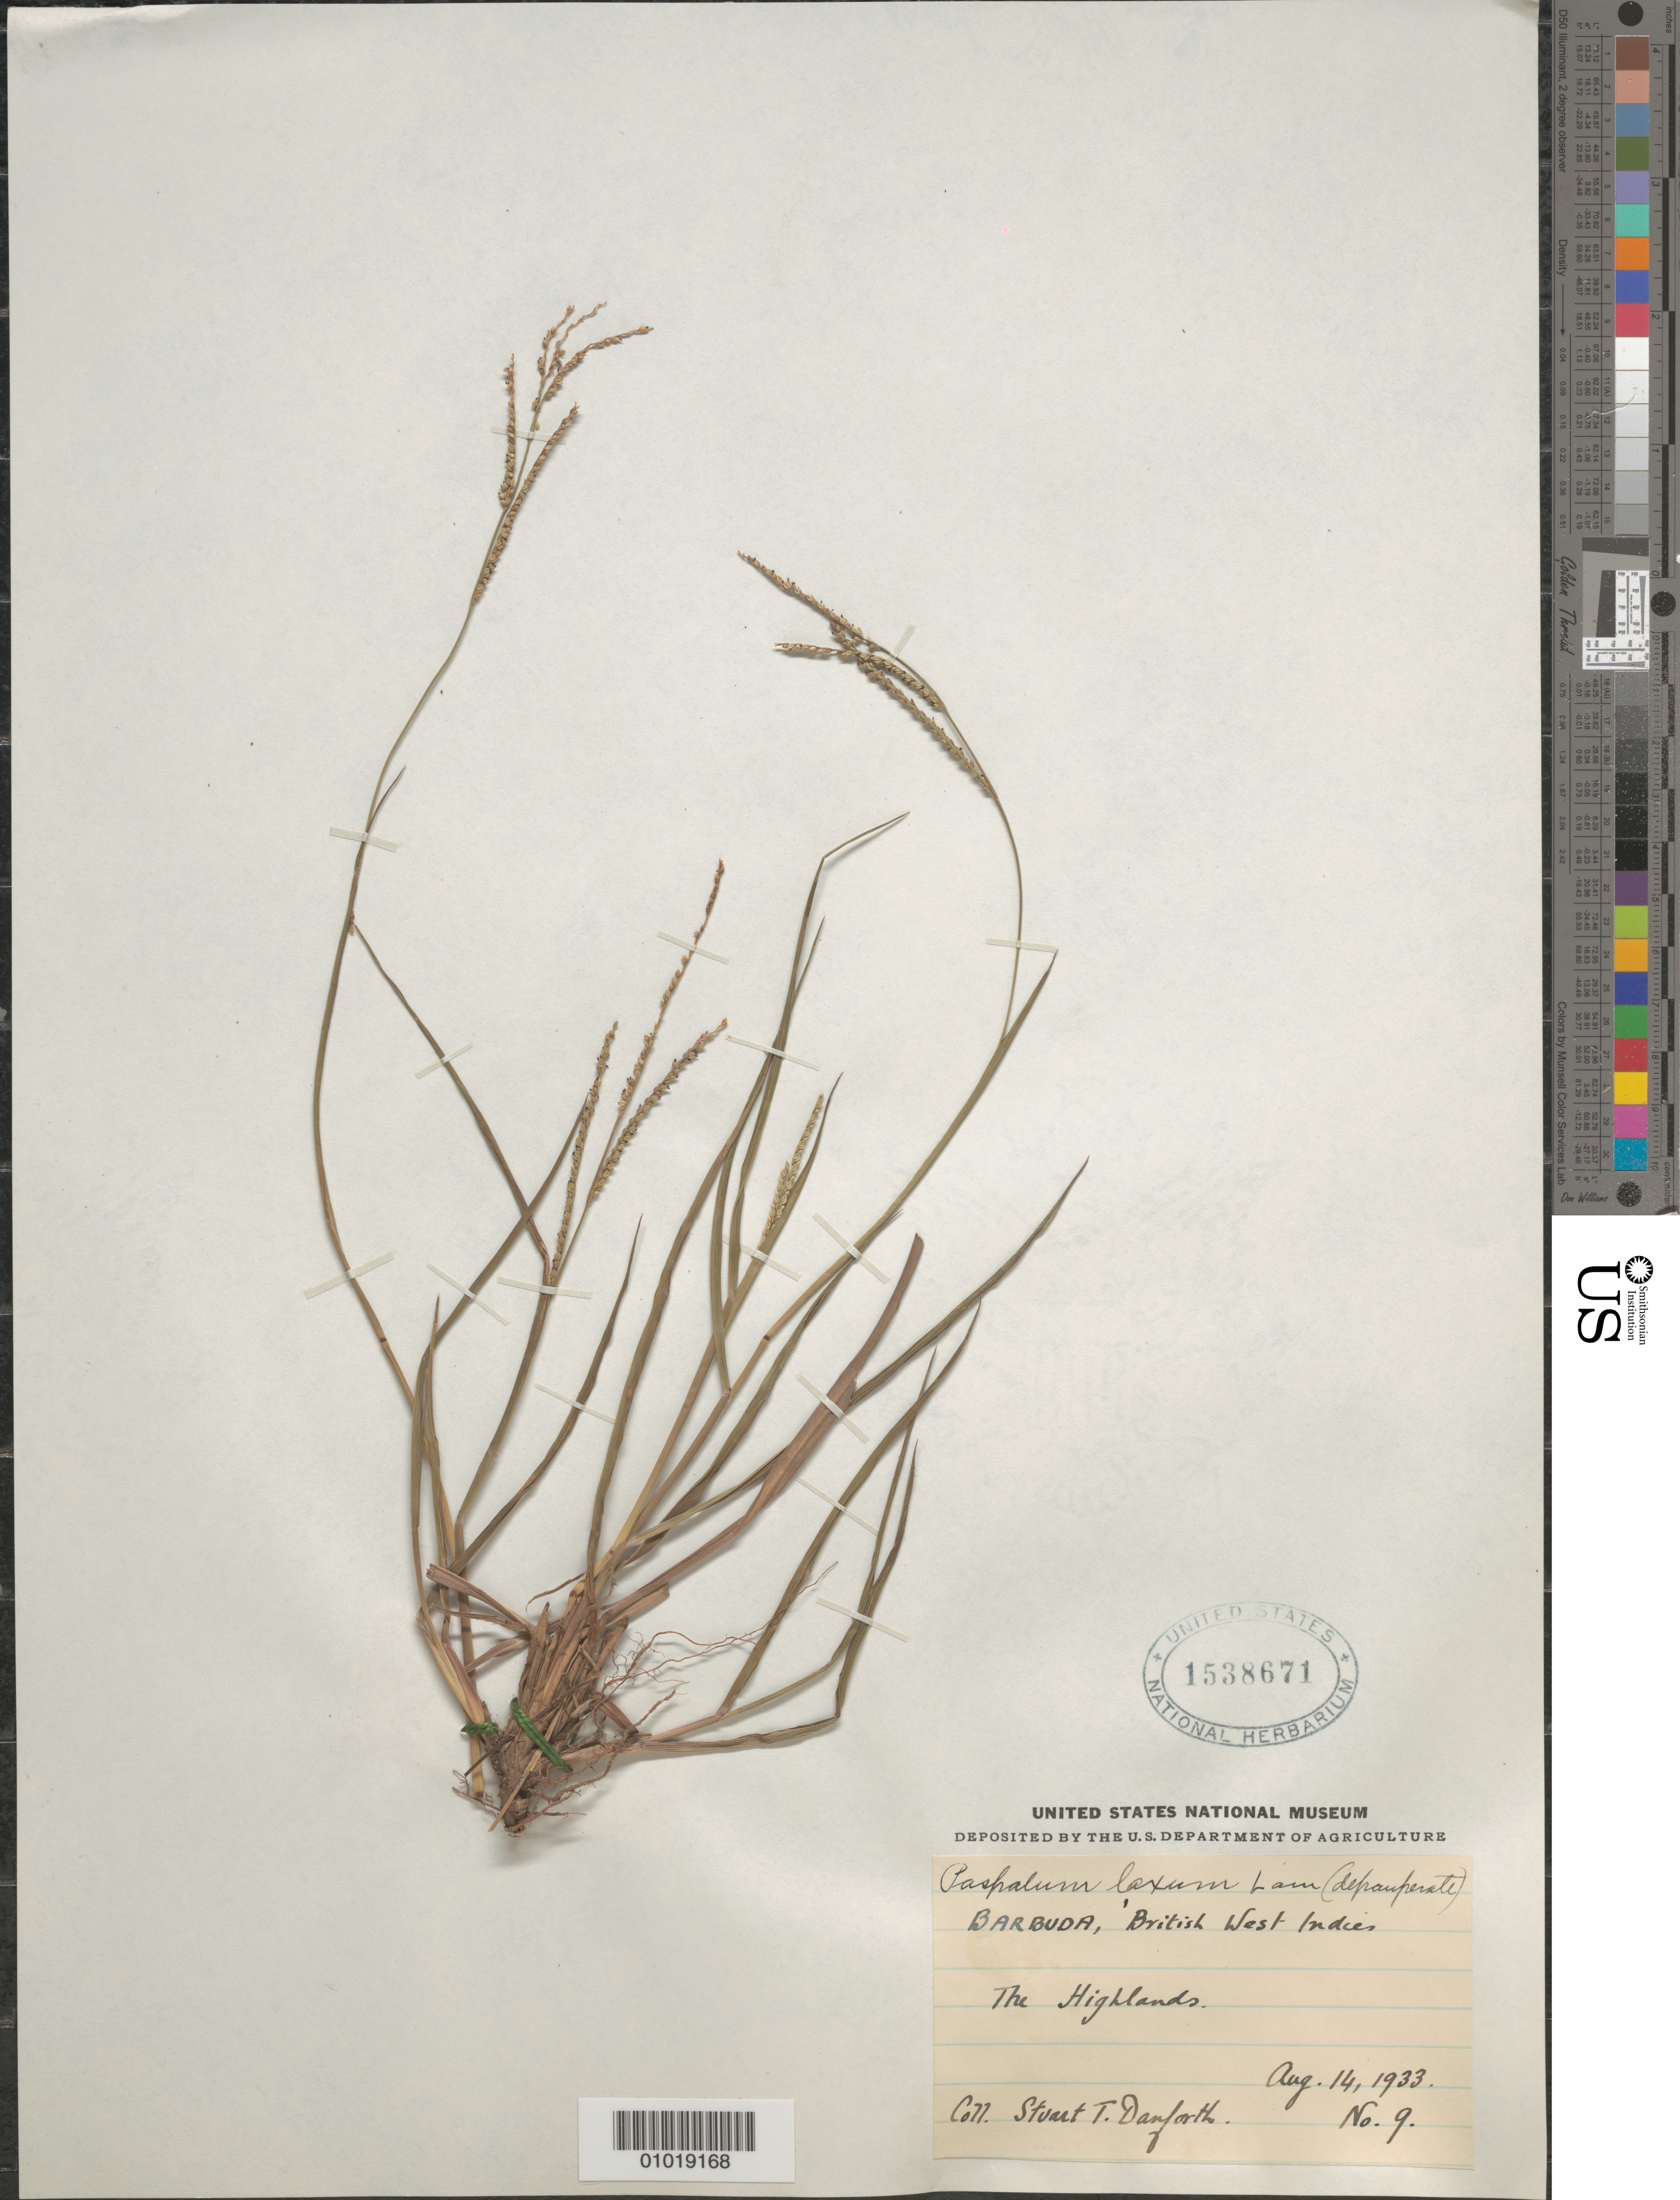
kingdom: Plantae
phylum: Tracheophyta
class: Liliopsida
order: Poales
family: Poaceae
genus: Paspalum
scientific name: Paspalum laxum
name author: Lam.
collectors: S. Danforth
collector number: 9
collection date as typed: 14 Aug 1933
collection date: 1933-08-14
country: Antigua and Barbuda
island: Barbuda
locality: The Highlands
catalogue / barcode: US 1538671